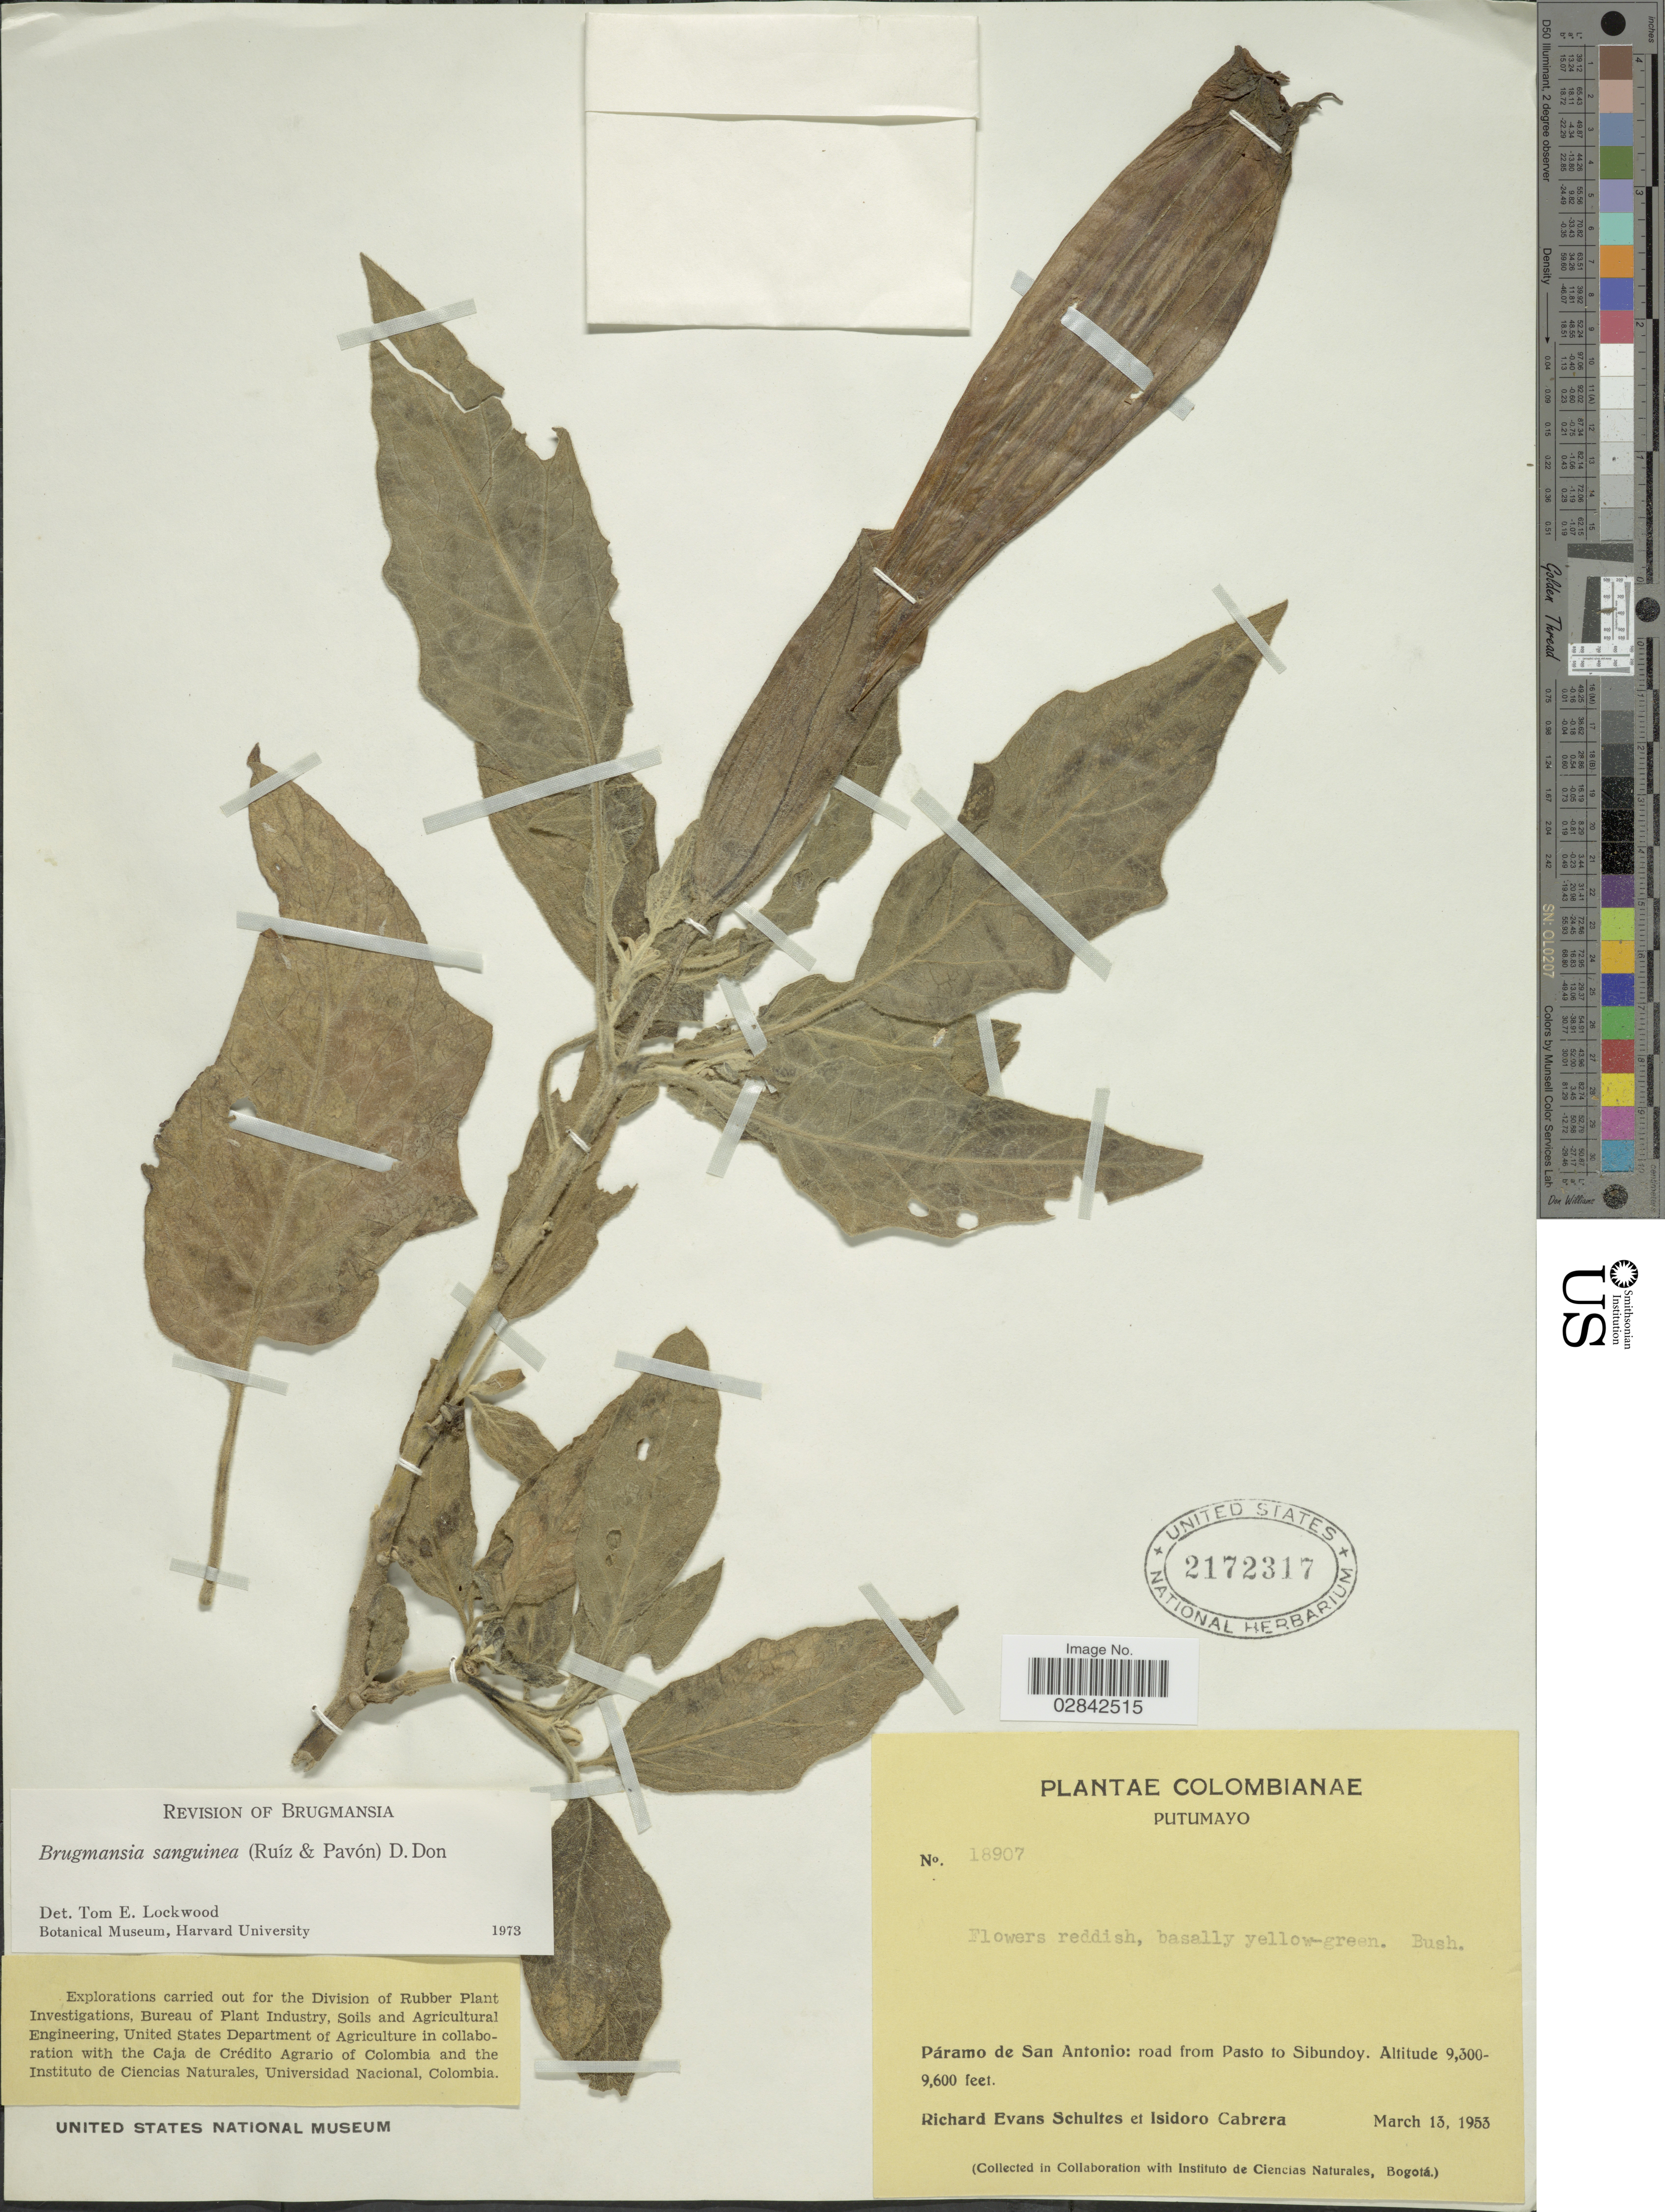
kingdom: Plantae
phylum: Tracheophyta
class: Magnoliopsida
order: Solanales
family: Solanaceae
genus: Brugmansia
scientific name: Brugmansia sanguinea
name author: (Ruiz & Pav.) D. Don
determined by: Lockwood, T. E.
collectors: R. E. Schultes & I. Cabrera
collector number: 18907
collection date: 1953-03-13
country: Colombia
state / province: Putumayo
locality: Páramo de San Antonio: road from Pasto to Sibundoy.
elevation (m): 2835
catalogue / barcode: US 2172317